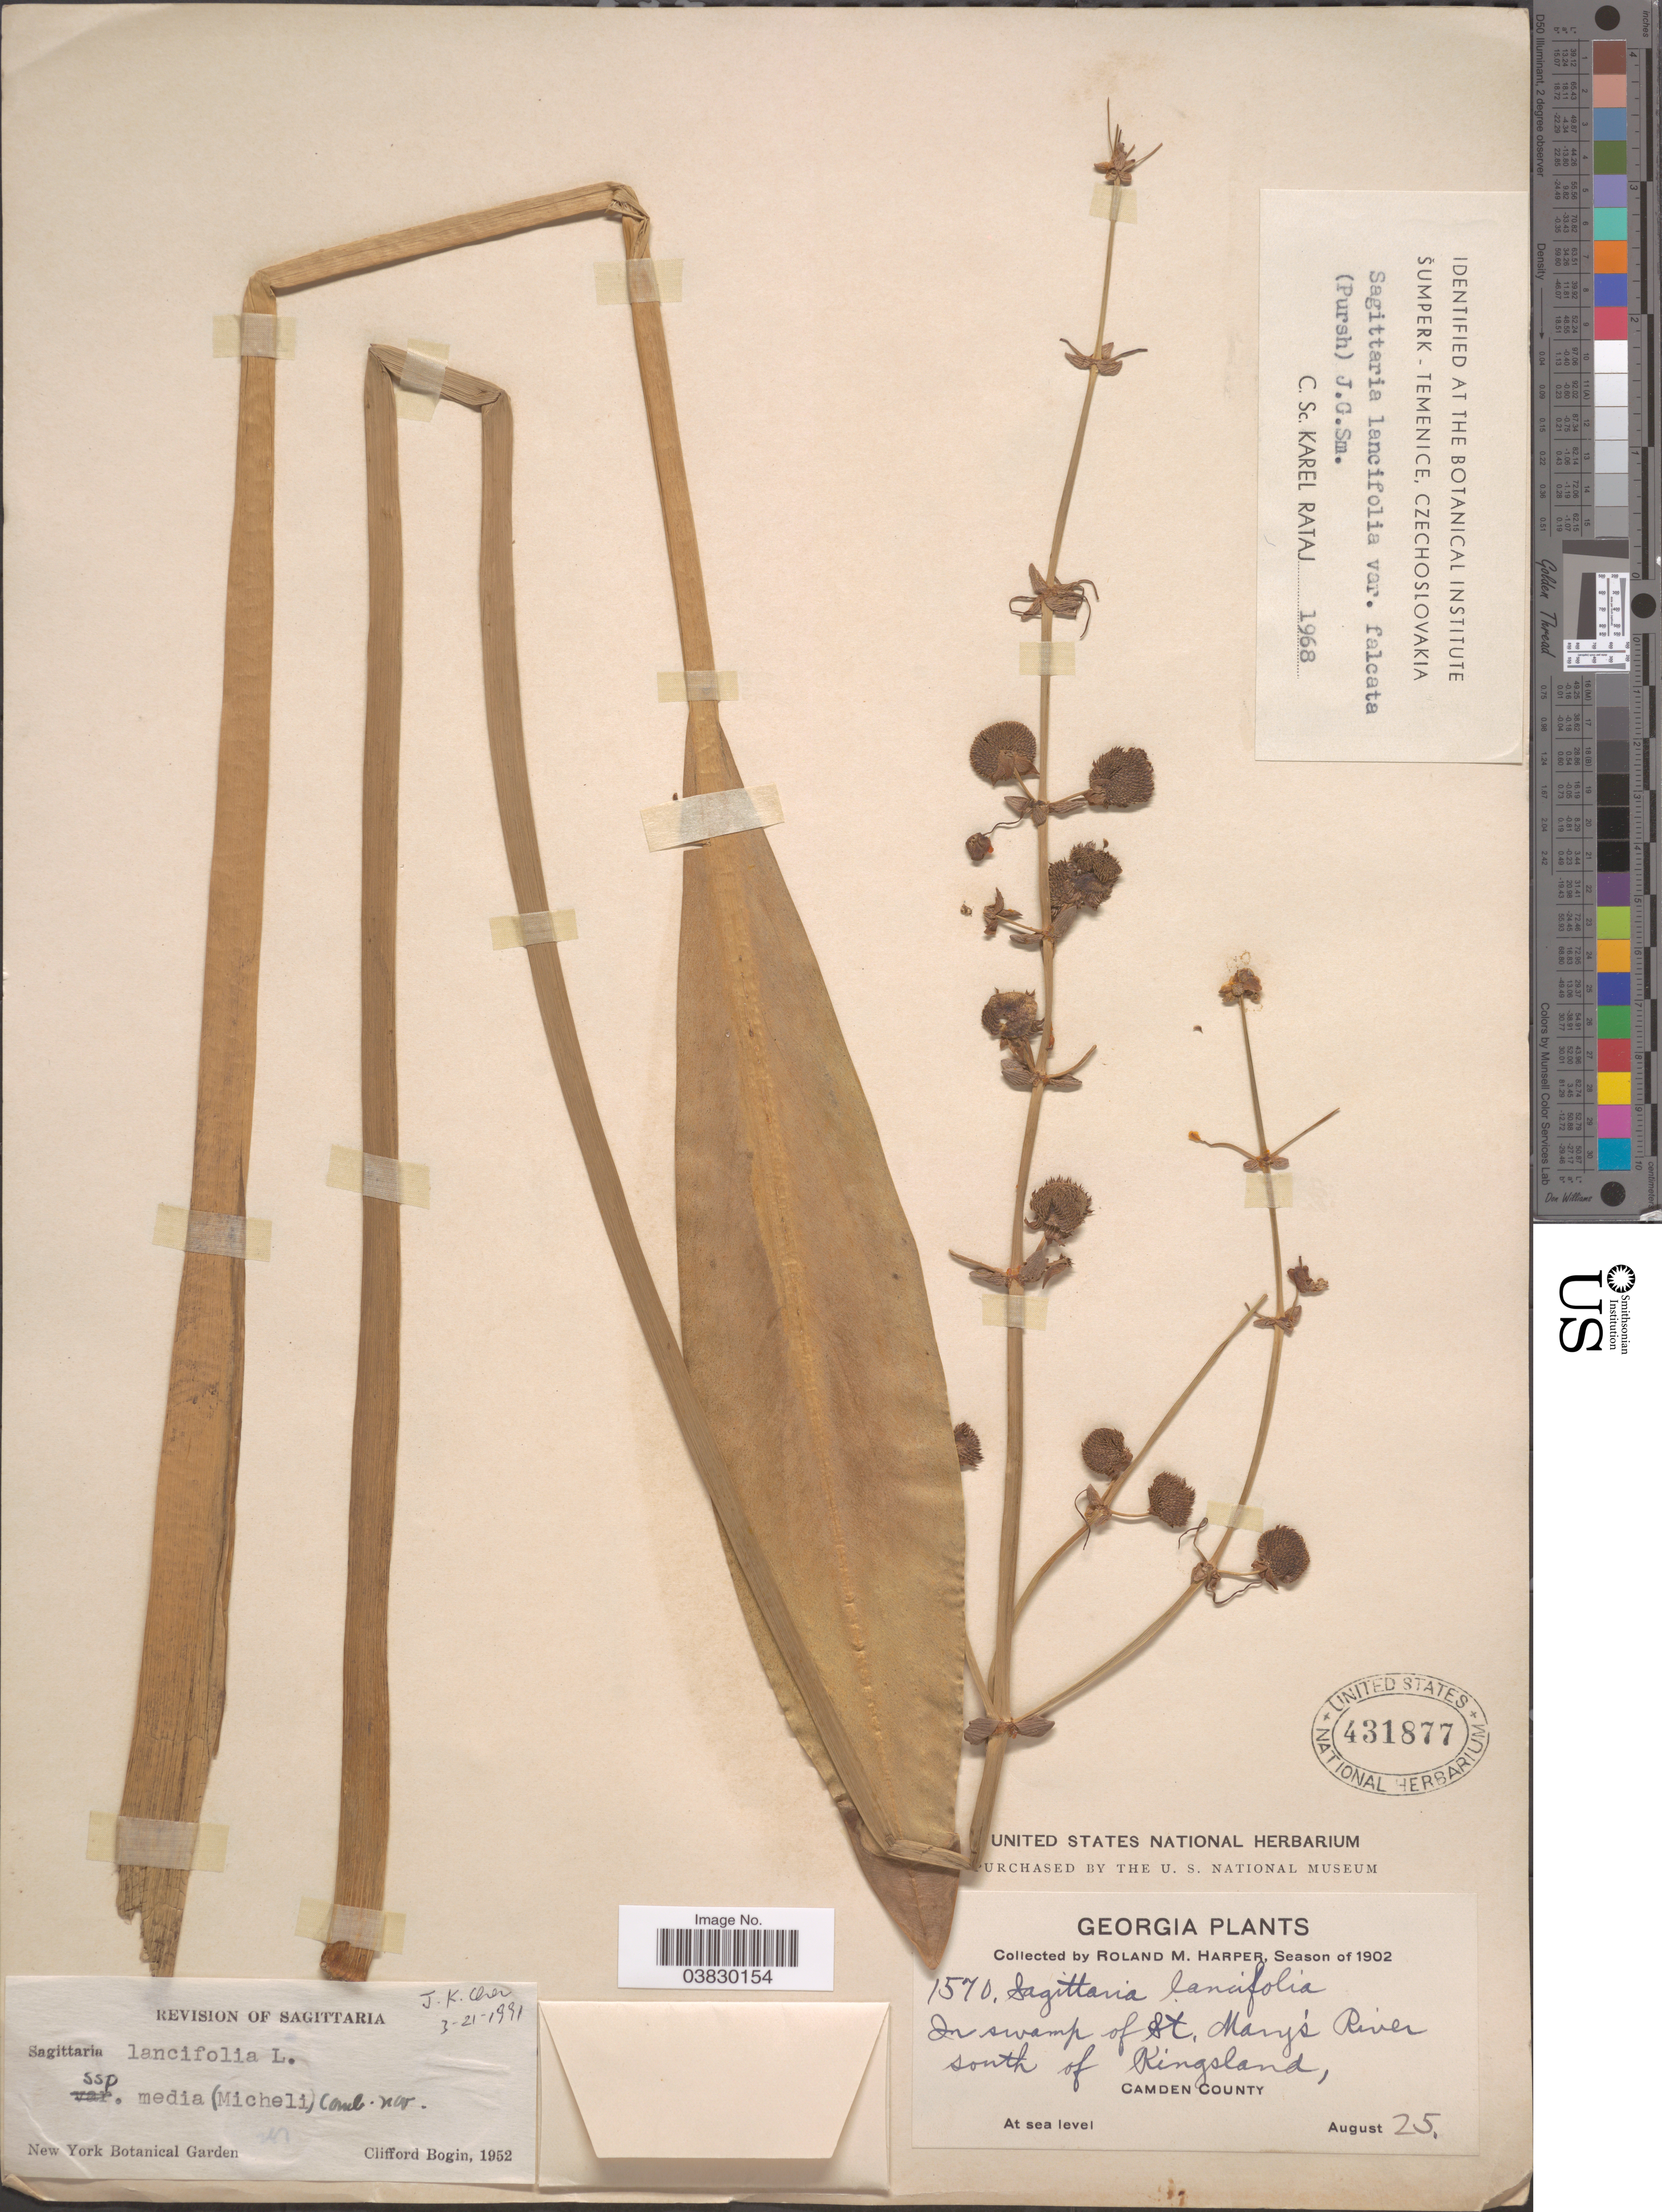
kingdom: Plantae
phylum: Tracheophyta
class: Liliopsida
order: Alismatales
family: Alismataceae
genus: Sagittaria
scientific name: Sagittaria lancifolia subsp. media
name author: (Micheli) Bogin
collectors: R. M. Harper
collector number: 1570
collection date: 1902-08-25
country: United States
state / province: Georgia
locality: In swamp of St. Mary's River south of Kingsland, Camden County.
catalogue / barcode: US 431877